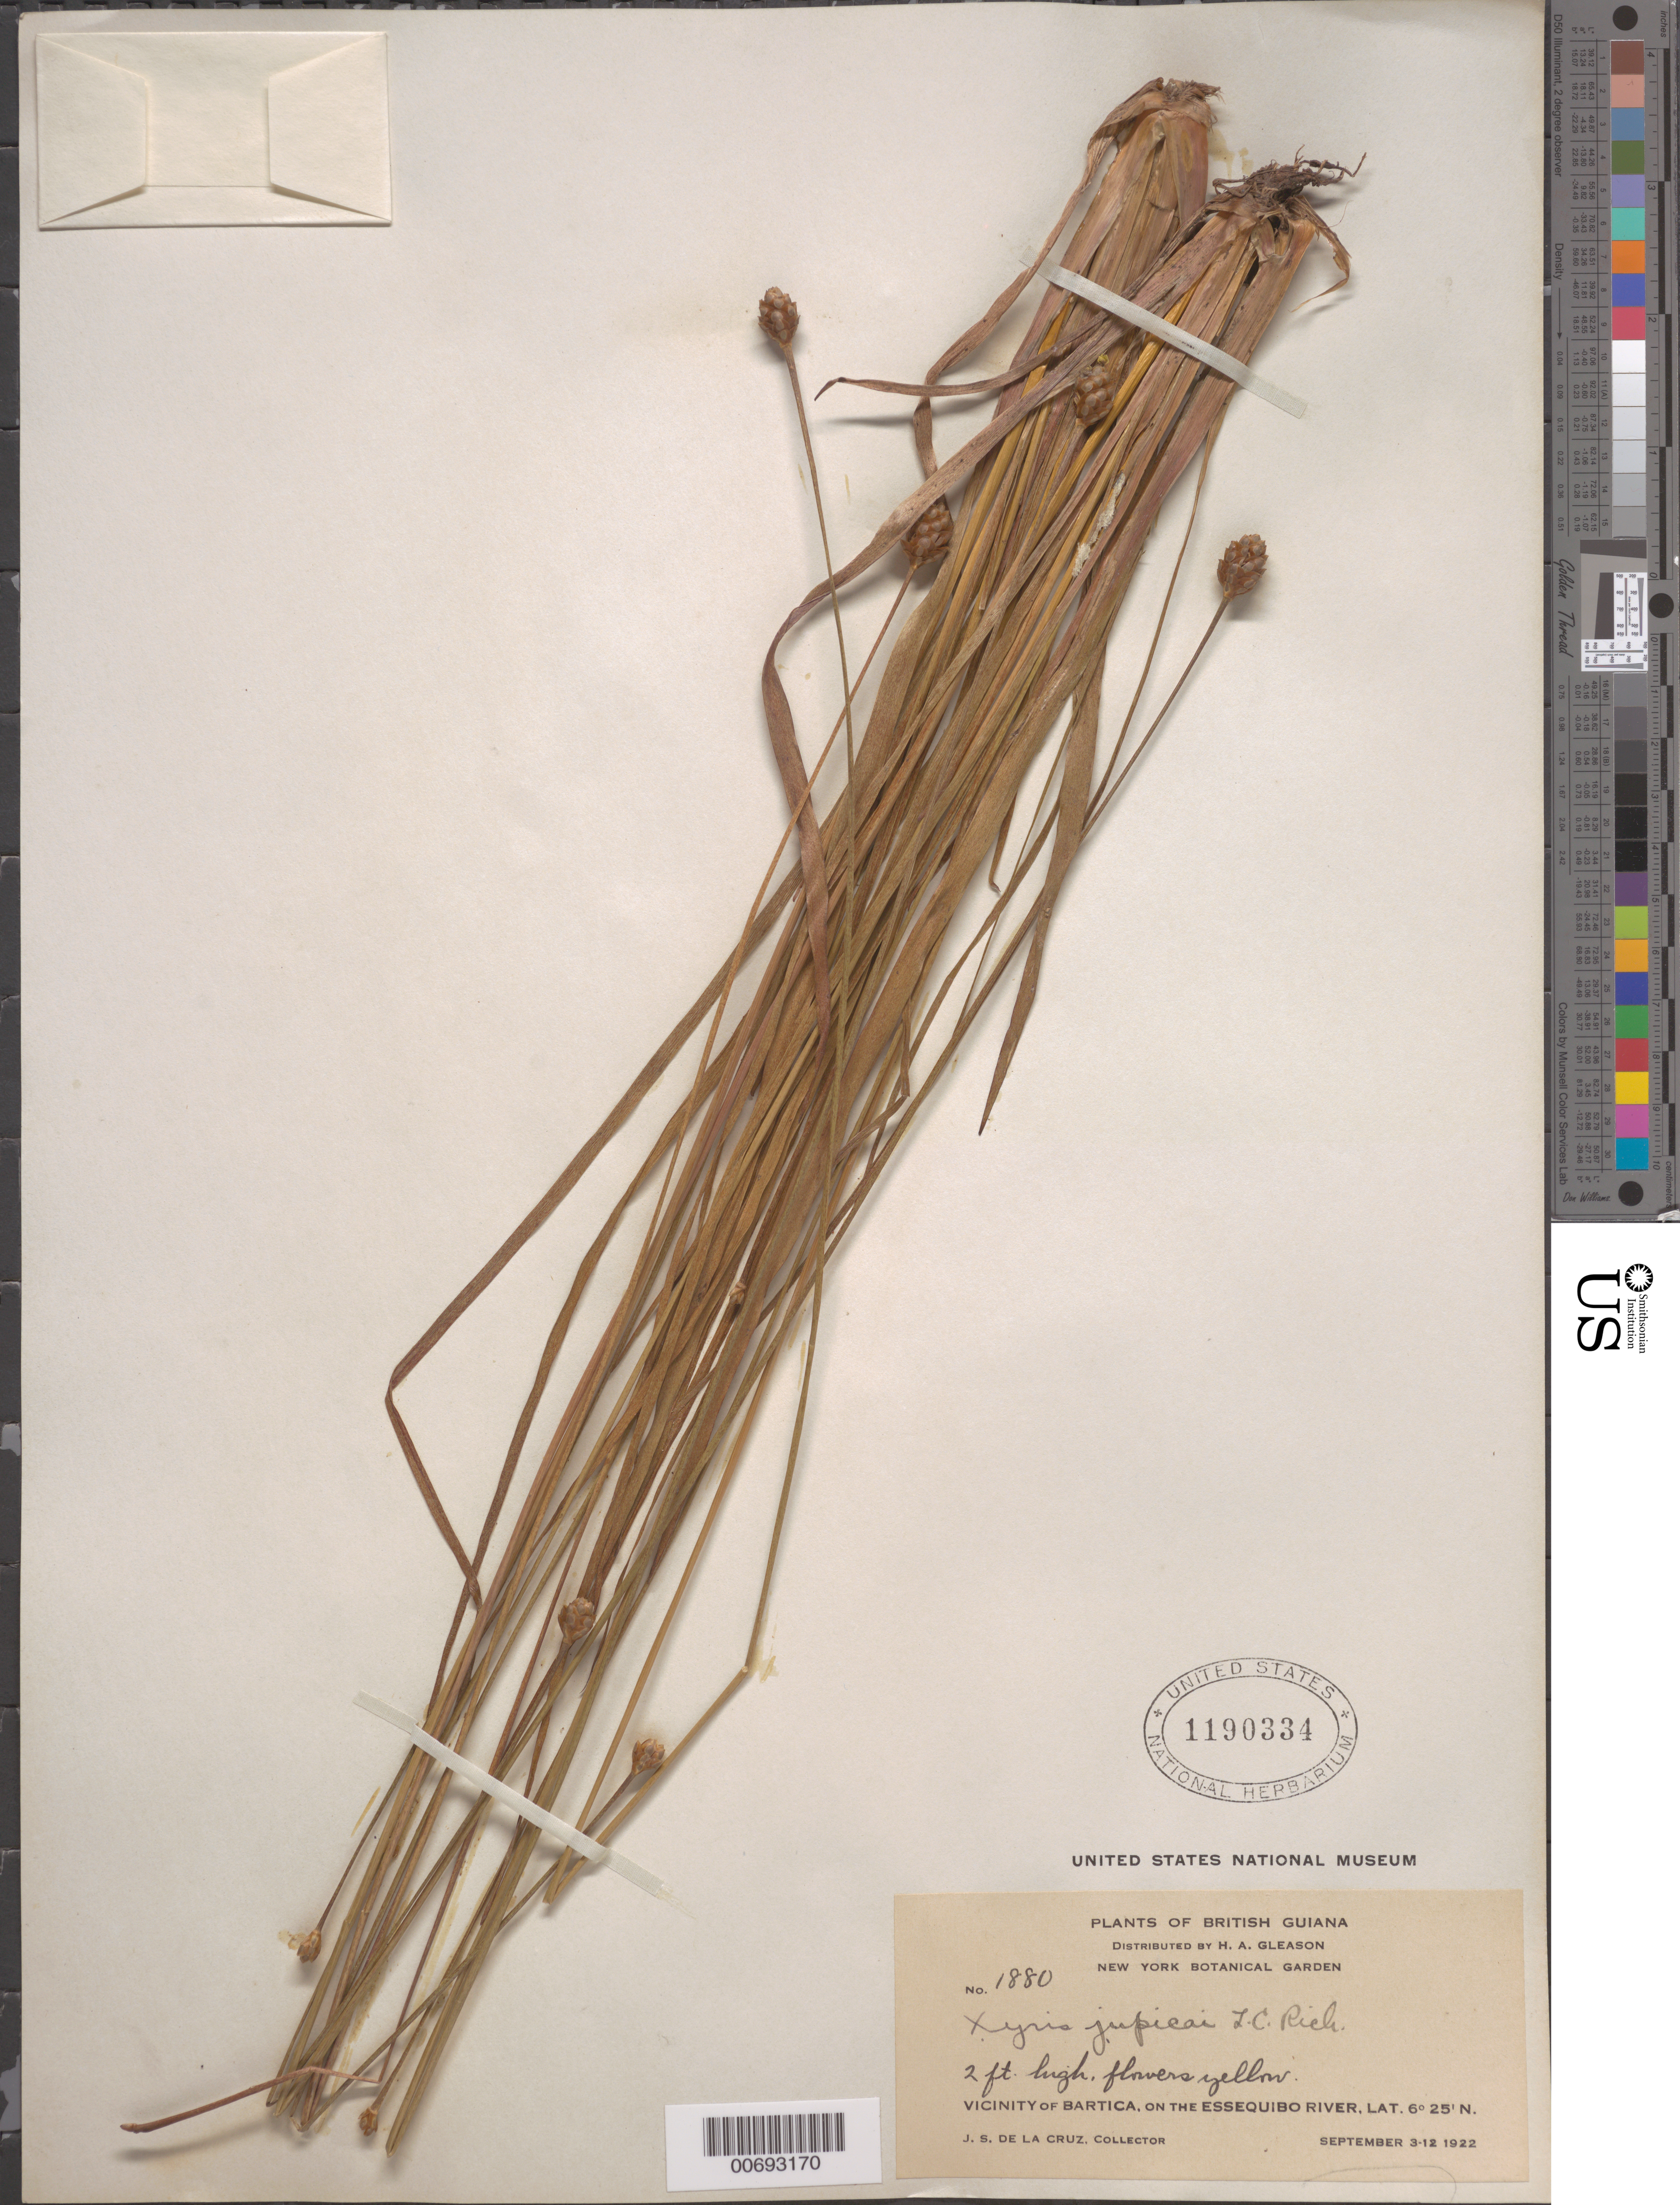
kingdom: Plantae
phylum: Tracheophyta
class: Liliopsida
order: Poales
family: Xyridaceae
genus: Xyris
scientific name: Xyris jupicai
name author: Rich.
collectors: J. S. de la Cruz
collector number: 1880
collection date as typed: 3-Sep-22 to 12-Sep-22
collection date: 1922-09-03/1922-09-12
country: Guyana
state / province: Cuyuni-Mazaruni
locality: Bartica, vic., on the Essequibo River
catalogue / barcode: US 1190334